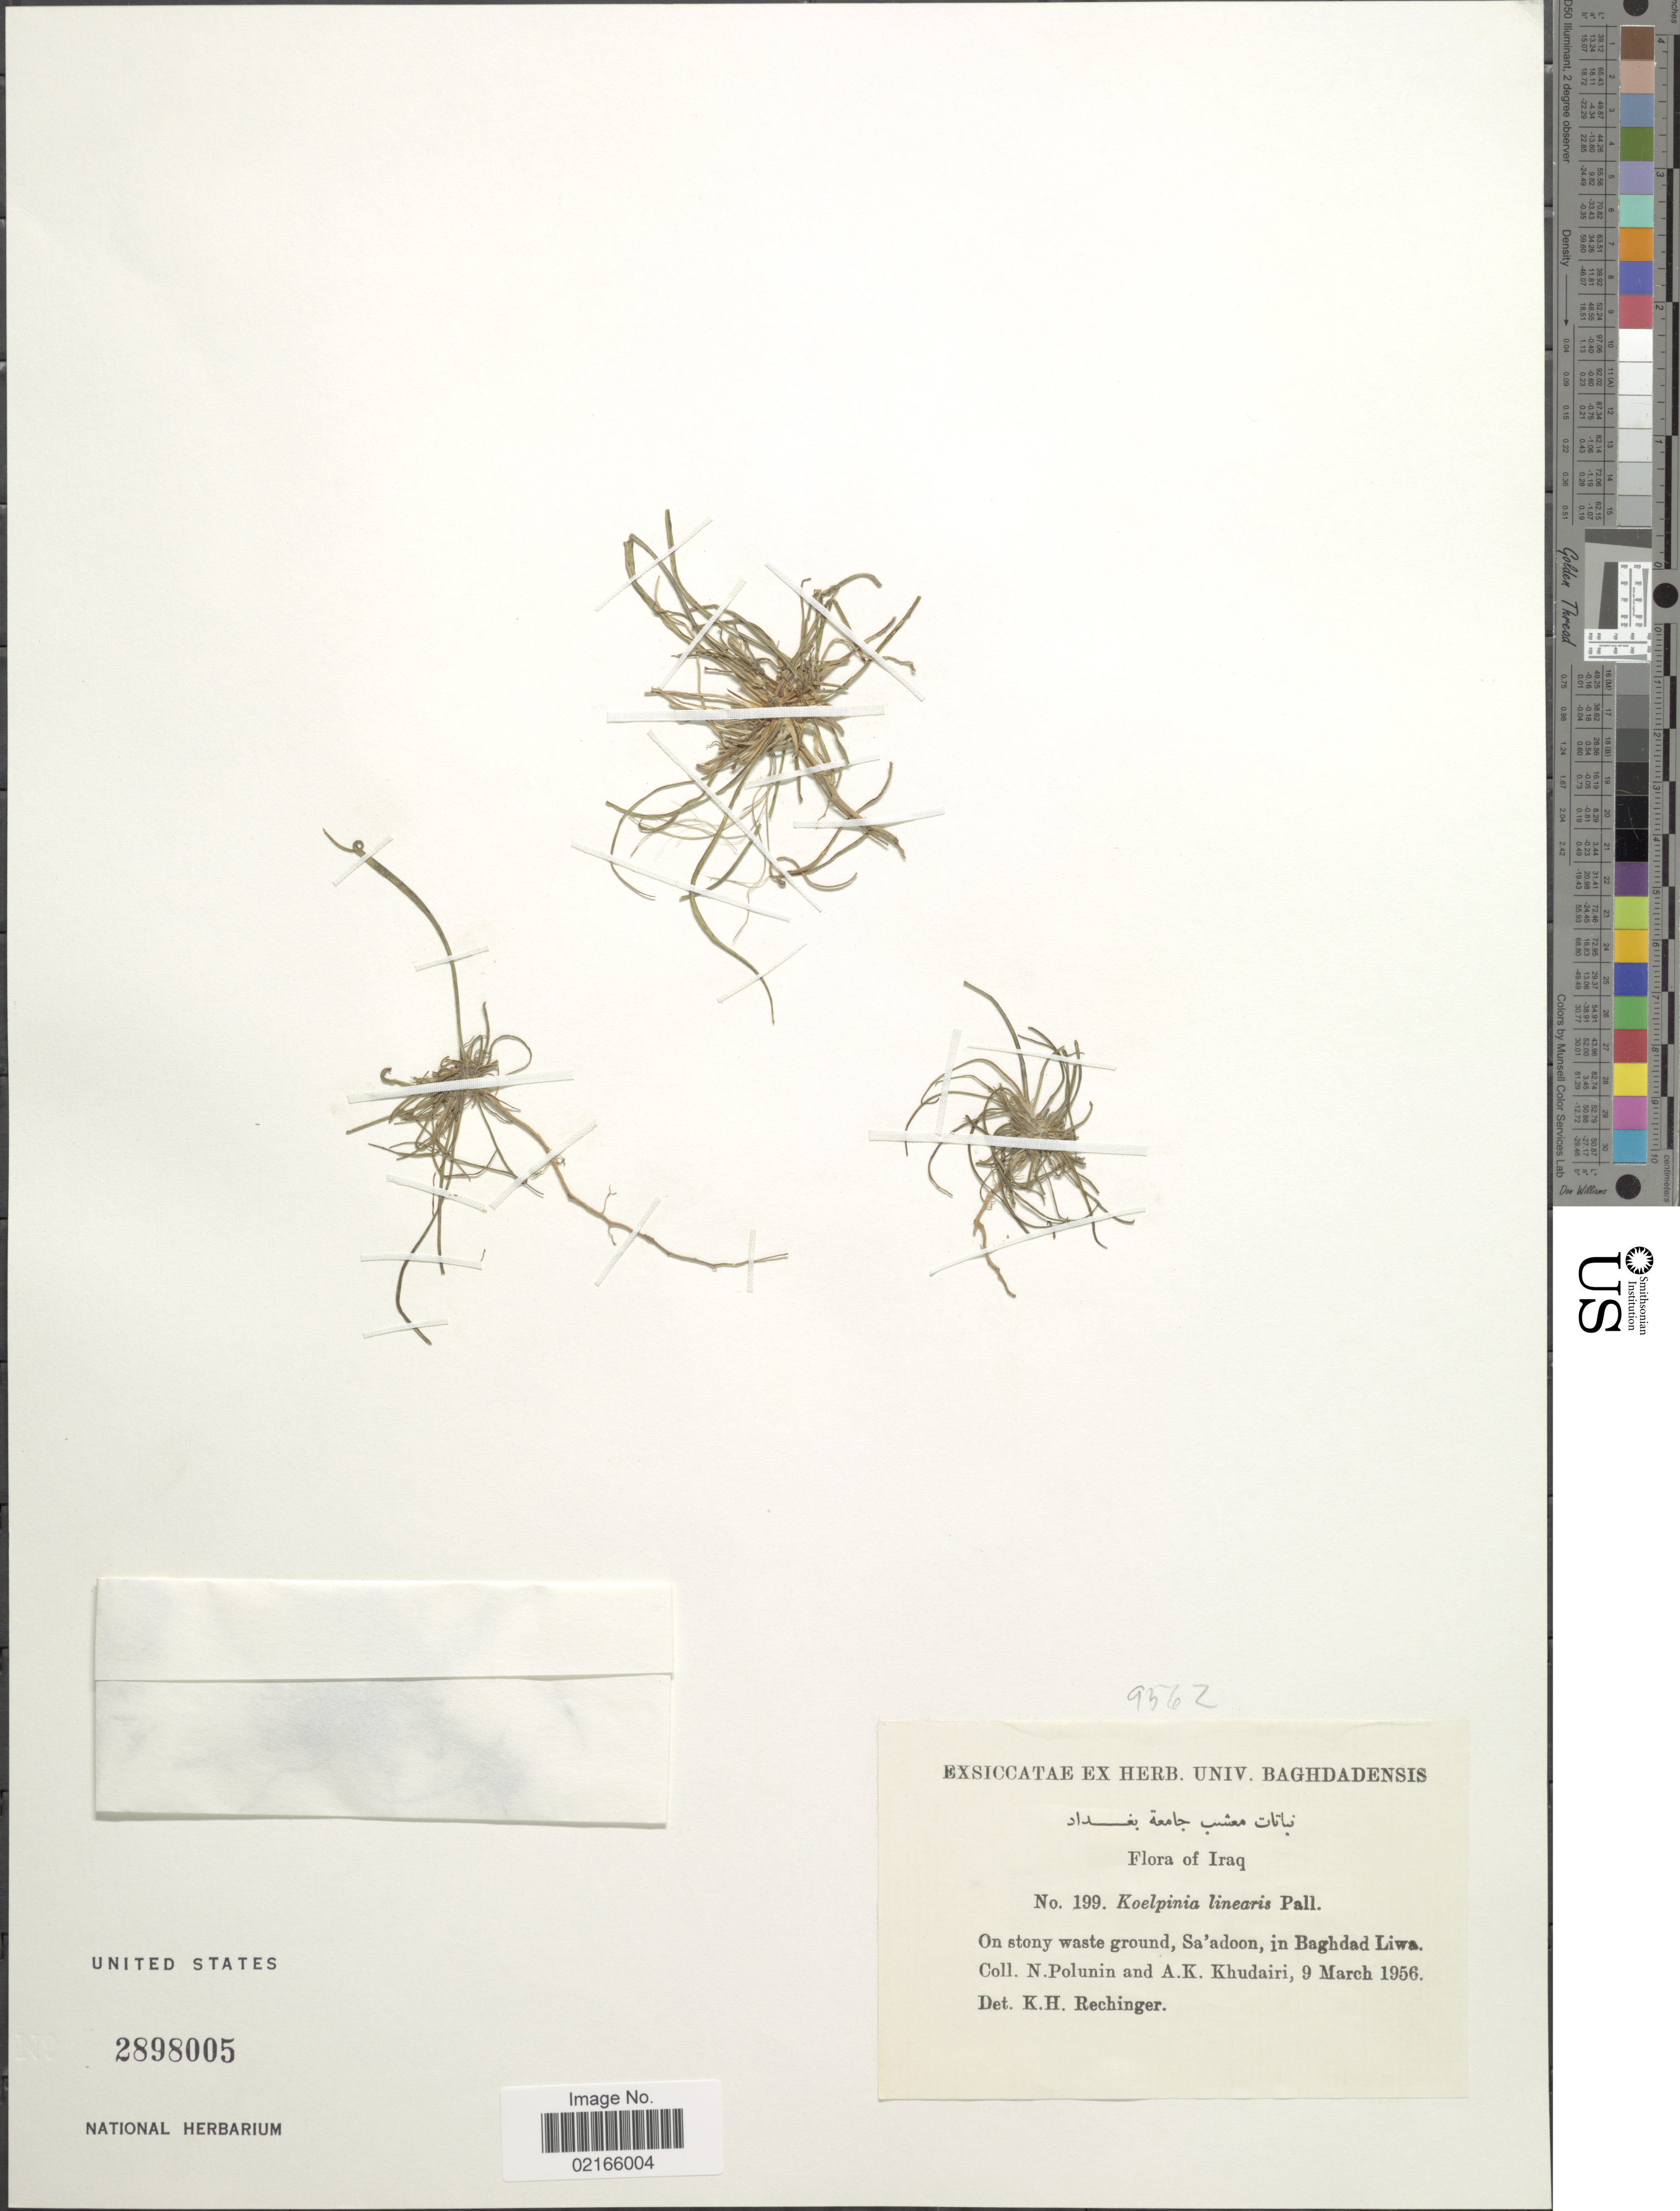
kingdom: Plantae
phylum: Tracheophyta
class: Magnoliopsida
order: Asterales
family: Asteraceae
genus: Koelpinia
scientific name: Koelpinia linearis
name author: Pall.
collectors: N. V. Polunin & A. Khudairi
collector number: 199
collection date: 1956-03-09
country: Iraq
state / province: Baghdad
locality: On stony waste ground, Sa'adoon, in Bagdad Liwa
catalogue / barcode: US 2898005